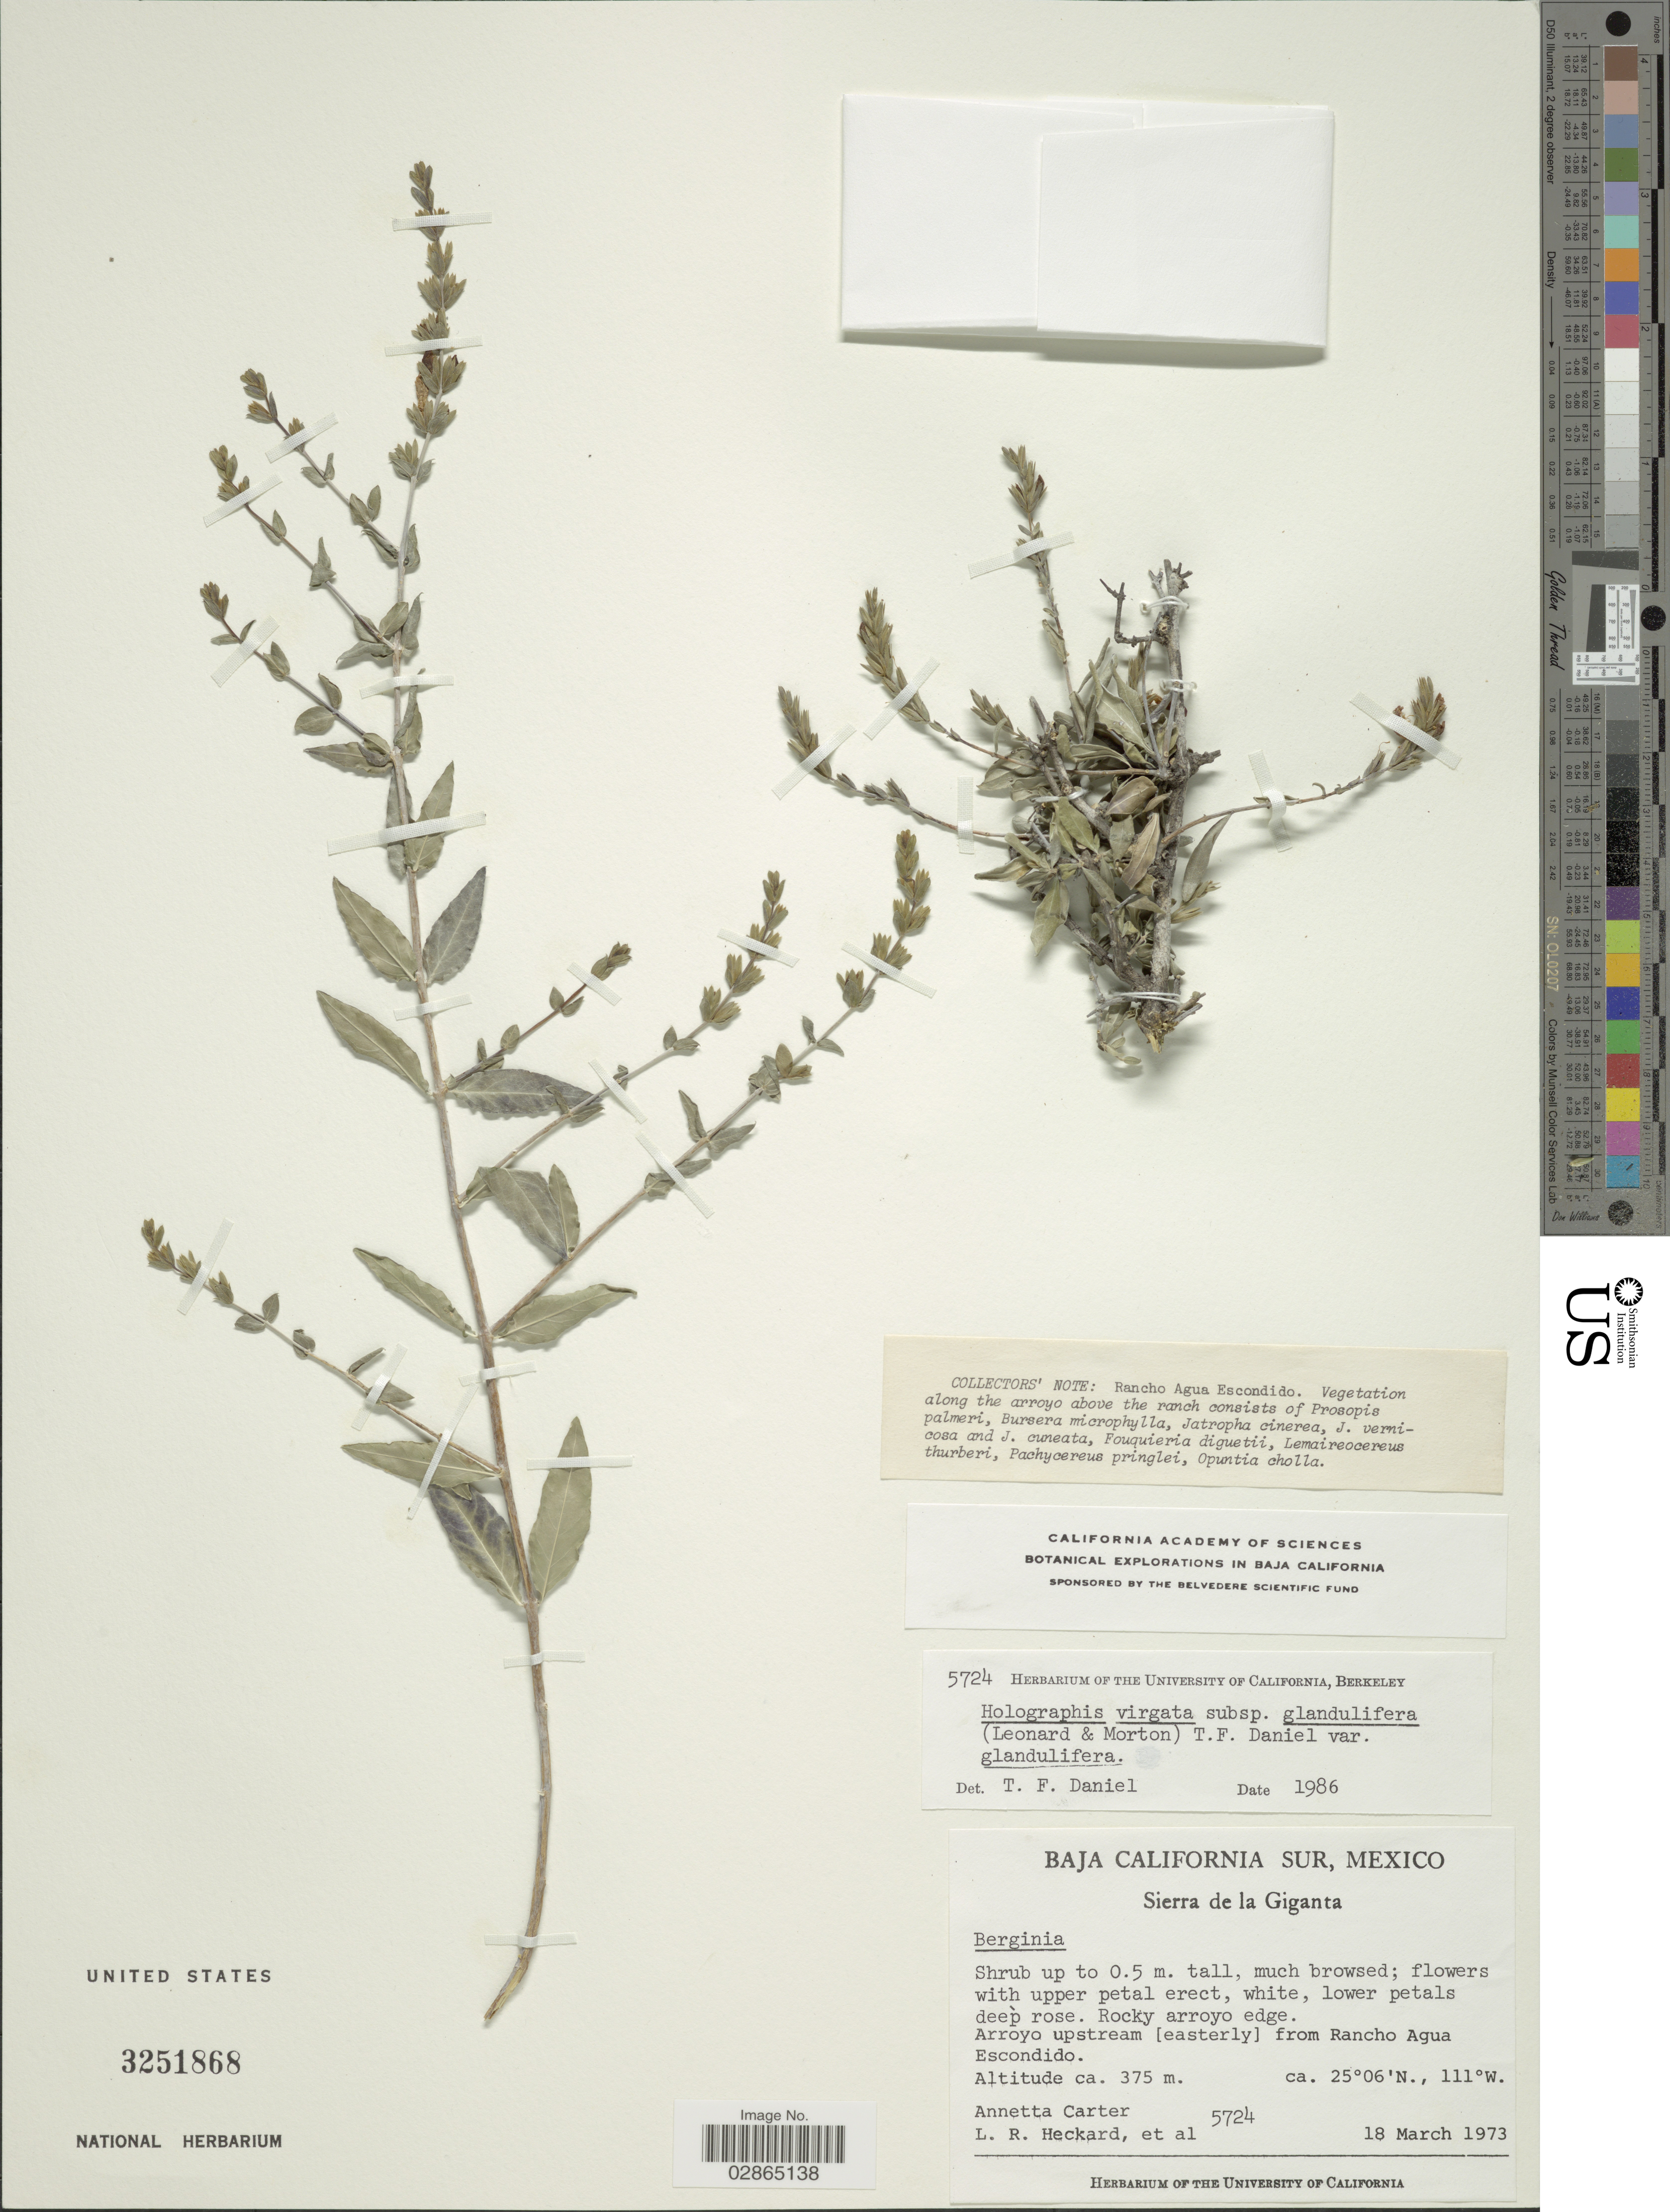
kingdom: Plantae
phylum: Tracheophyta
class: Magnoliopsida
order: Lamiales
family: Acanthaceae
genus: Holographis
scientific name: Holographis virgata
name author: (Harv. ex Benth.) T.F. Daniel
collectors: A. Carter, L. R. Heckard & et al.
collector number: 5724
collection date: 1973-03-18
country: Mexico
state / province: Baja California Sur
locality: Sierra de la Giganta. Arroyo upstream [easterly] from Rancho Agua Escondido.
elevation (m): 375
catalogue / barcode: US 3251868